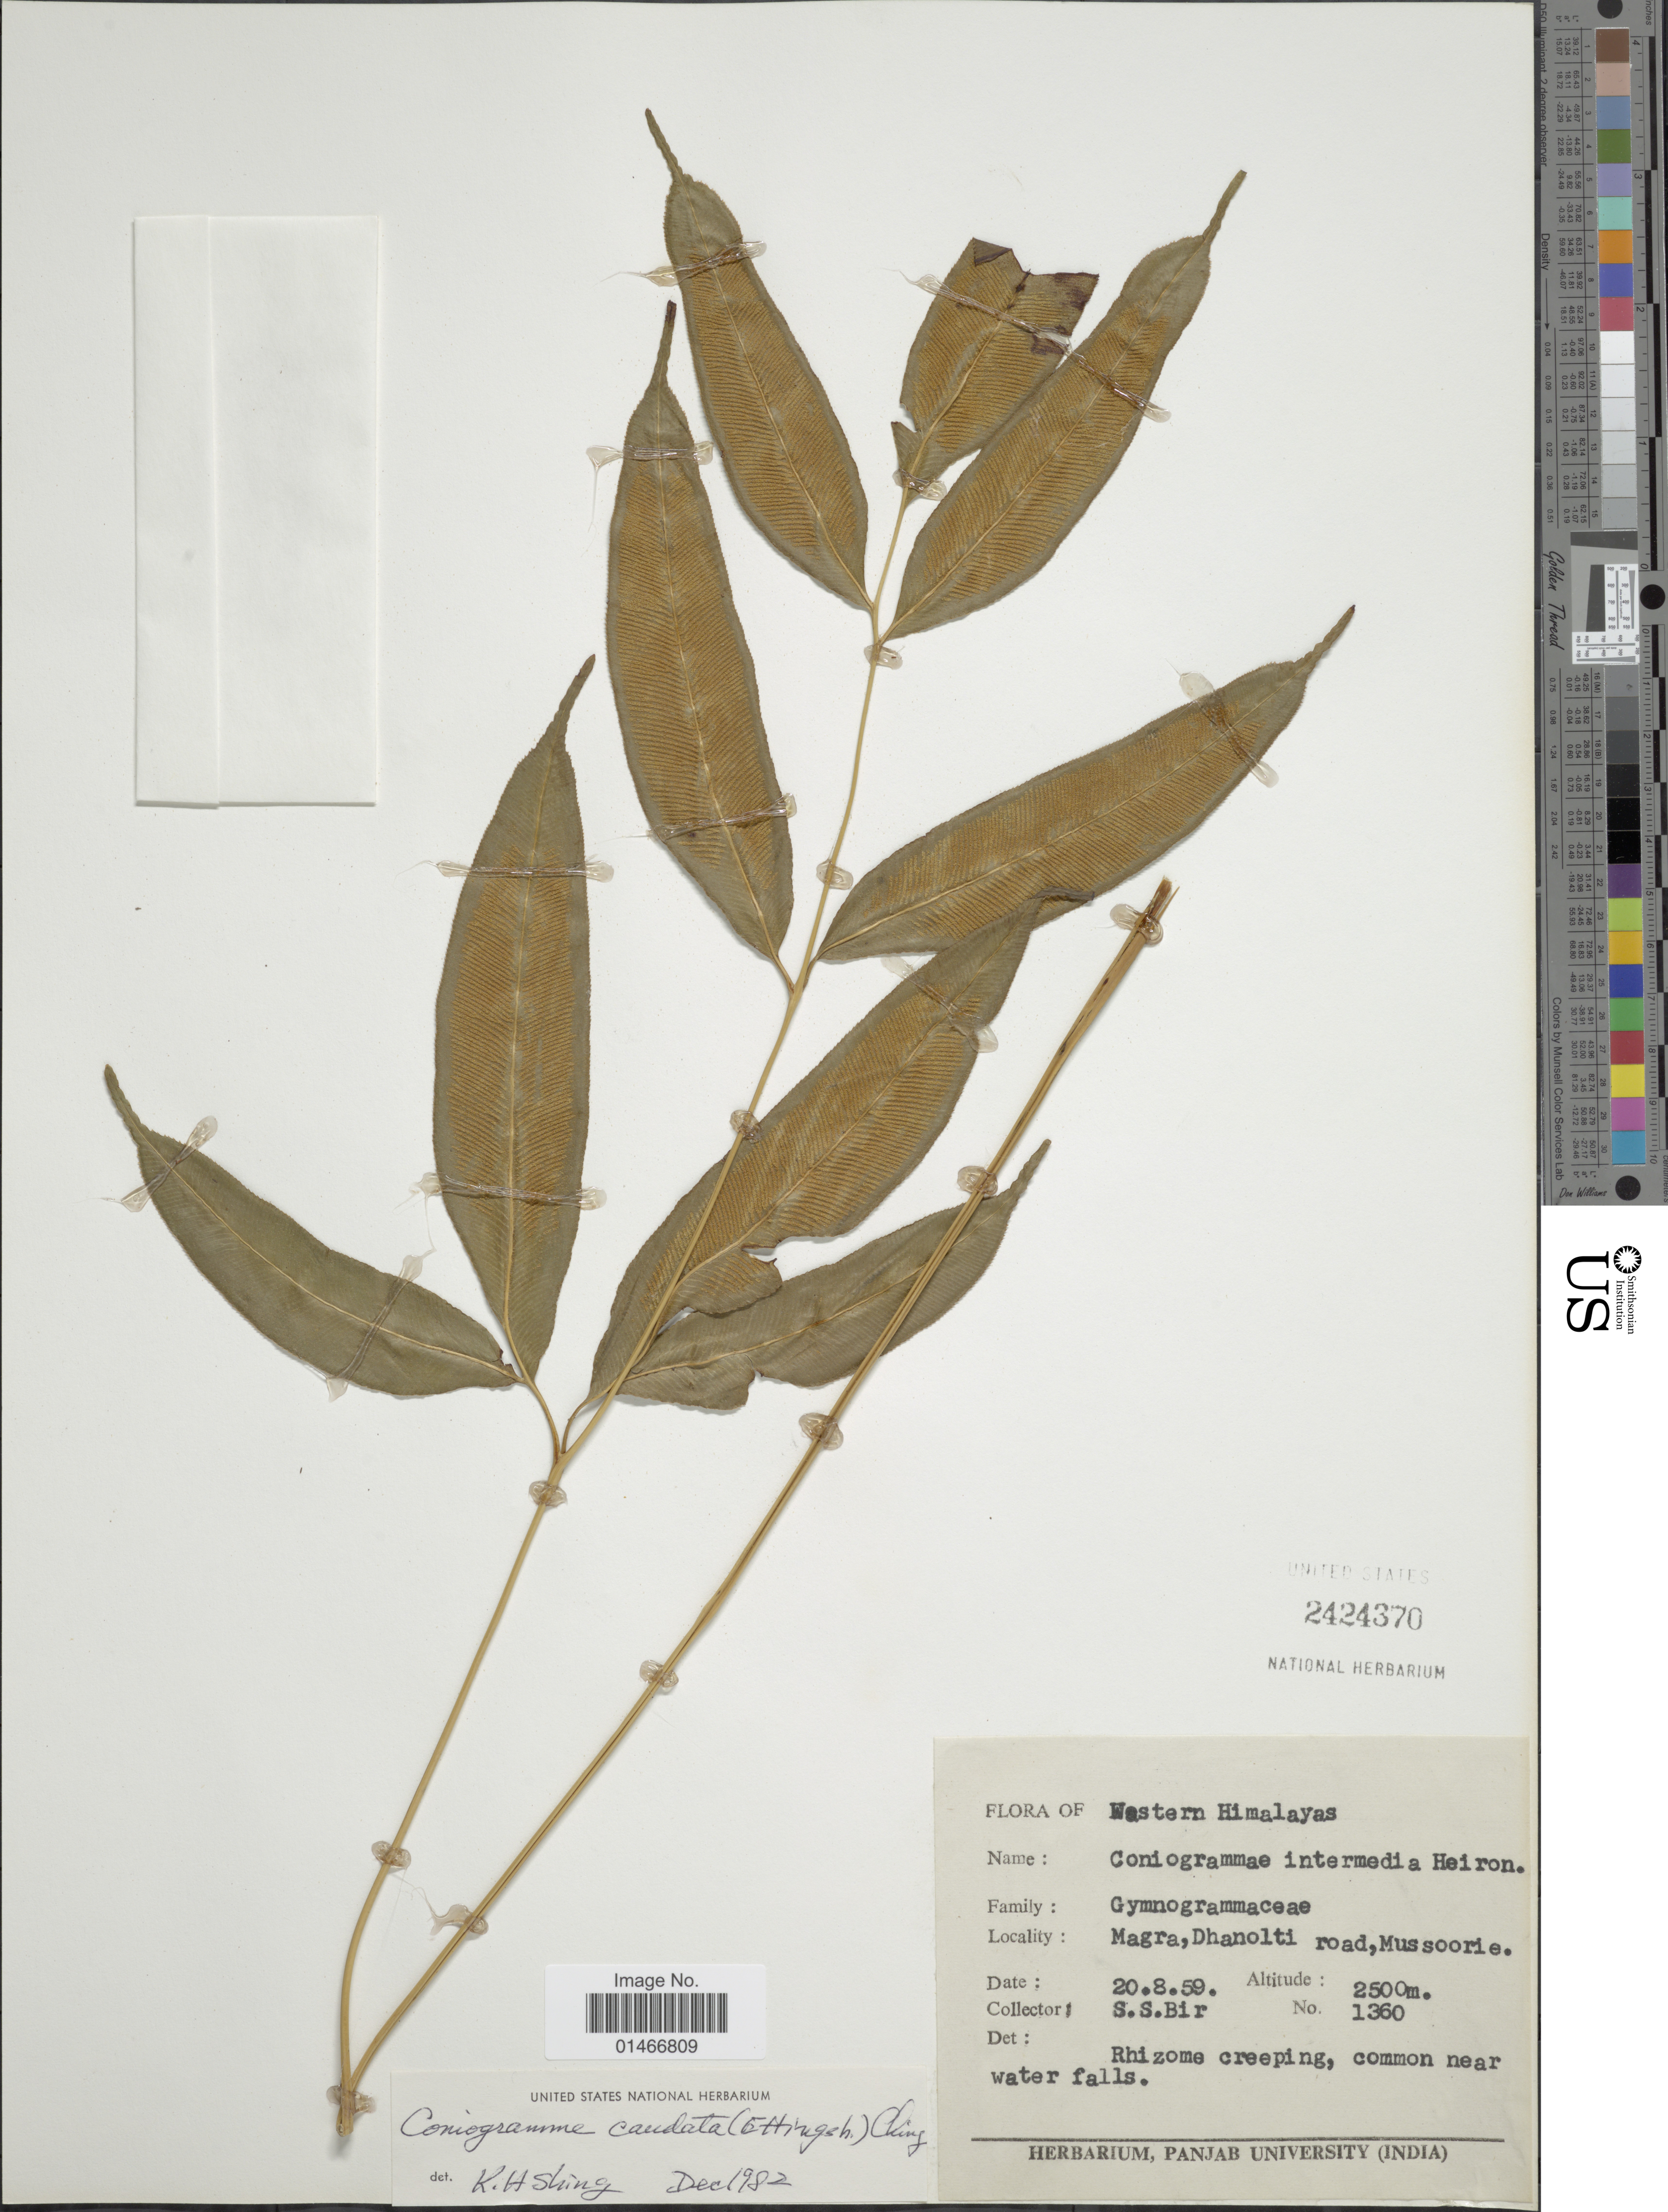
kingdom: Plantae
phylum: Tracheophyta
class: Polypodiopsida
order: Polypodiales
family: Pteridaceae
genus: Coniogramme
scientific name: Coniogramme caudiformis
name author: Ching & K.H. Shing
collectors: S. S. Bir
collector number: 1360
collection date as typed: Transcribed d/m/y: 20/8/59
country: India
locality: Western Himalaya, Magra, Dhanolti road, Mussoorie.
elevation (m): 2500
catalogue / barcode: US 2424370